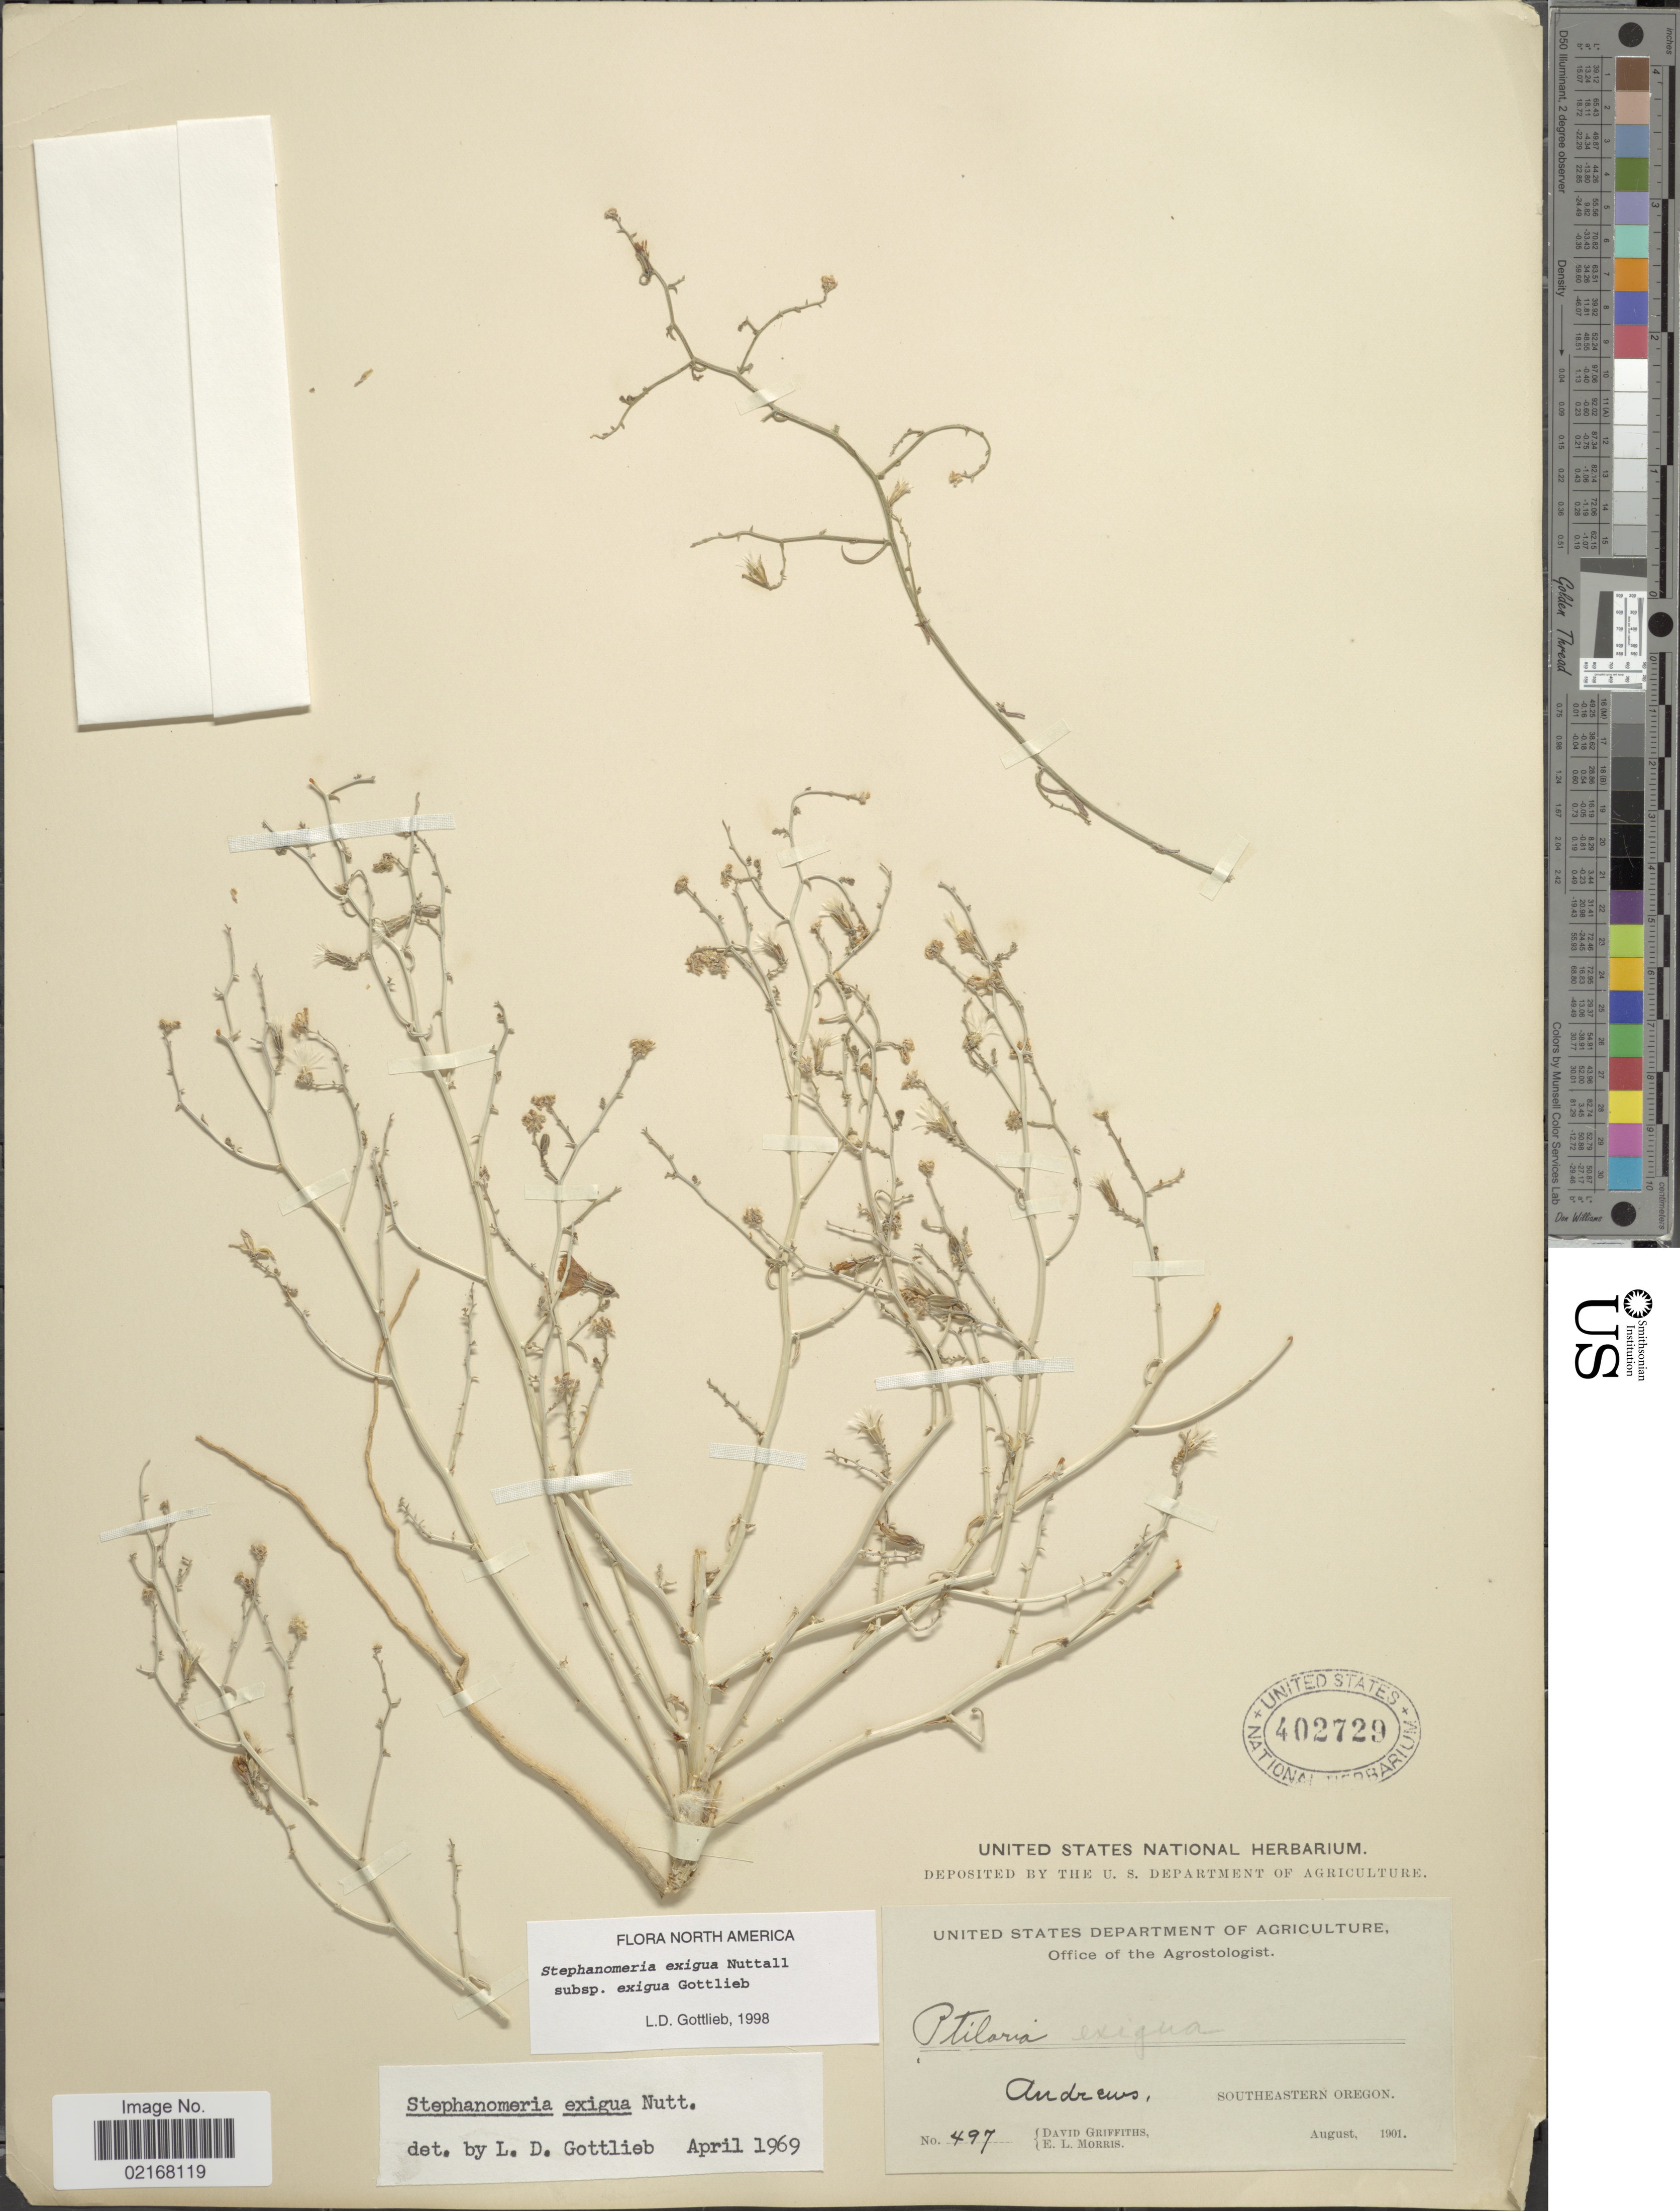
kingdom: Plantae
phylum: Tracheophyta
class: Magnoliopsida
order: Asterales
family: Asteraceae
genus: Stephanomeria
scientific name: Stephanomeria exigua subsp. exigua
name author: Nutt.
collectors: D. Griffiths & E. Morris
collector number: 497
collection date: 1901-08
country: United States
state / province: Oregon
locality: Andrews, Southeastern Oregon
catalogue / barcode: US 402729